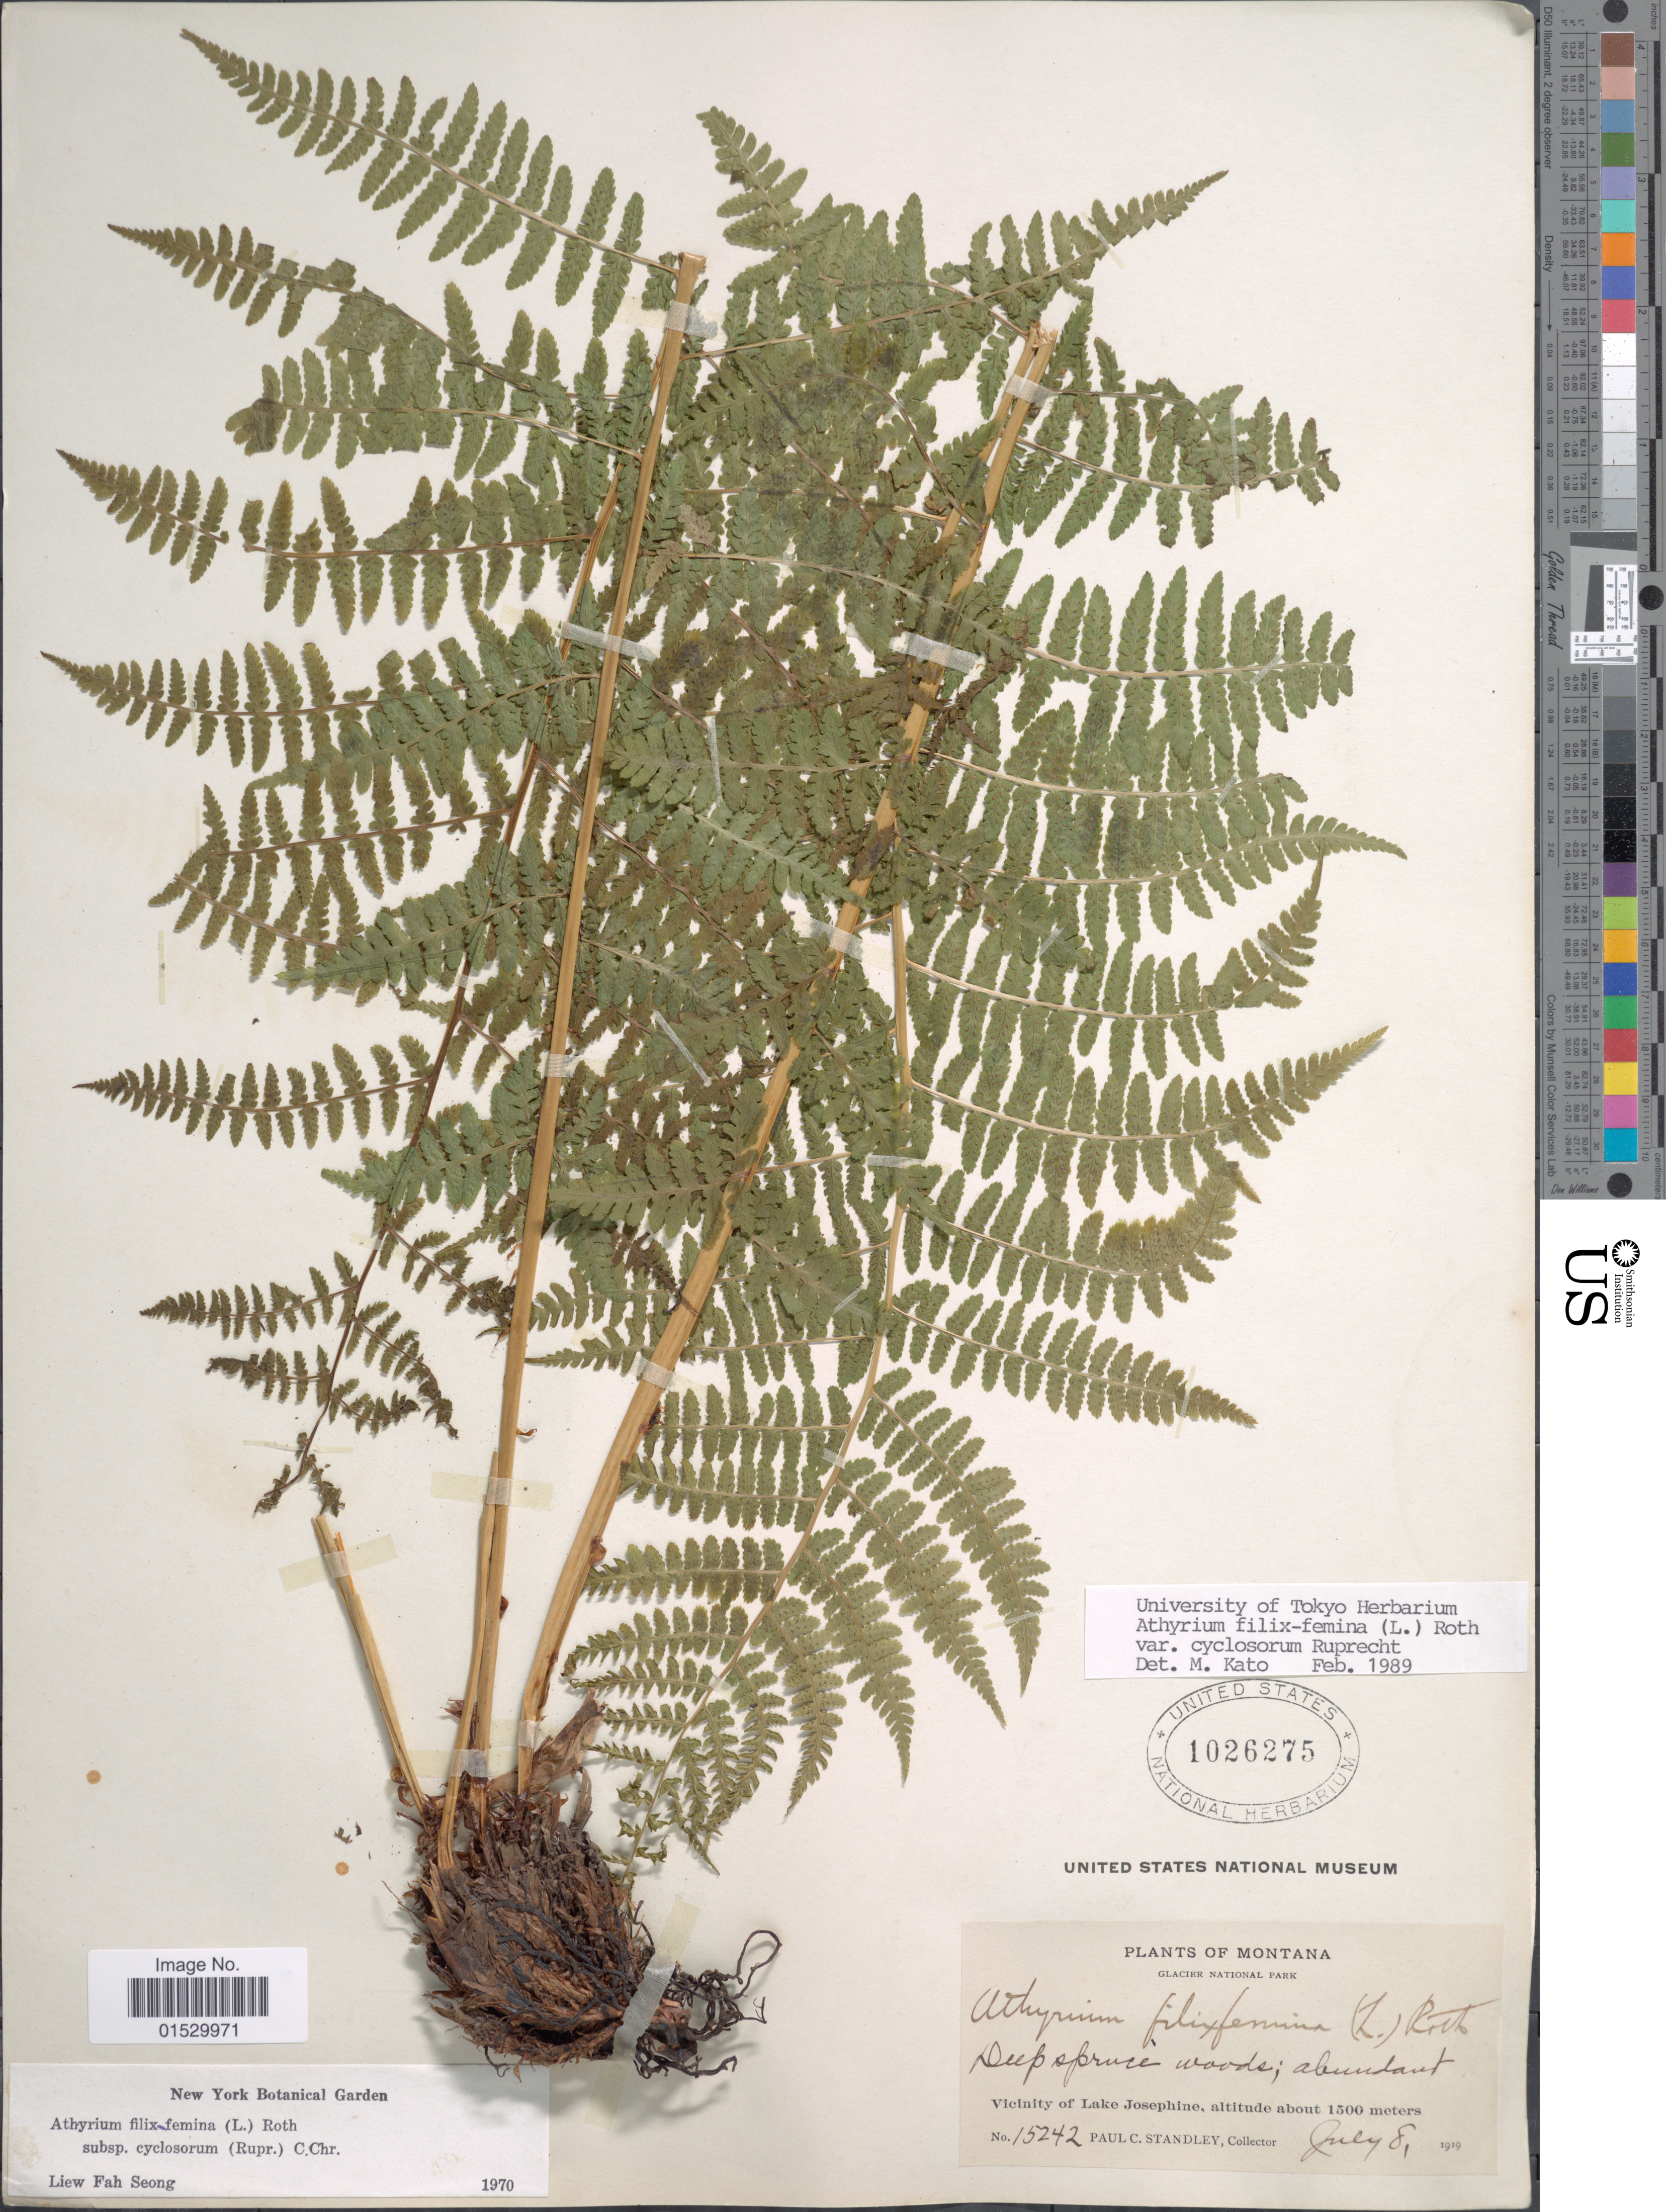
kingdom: Plantae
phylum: Tracheophyta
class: Polypodiopsida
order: Polypodiales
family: Athyriaceae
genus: Athyrium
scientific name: Athyrium filix-femina subsp. cyclosorum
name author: (Rupr.) C. Chr.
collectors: P. C. Standley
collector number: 15242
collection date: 1919-07-08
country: United States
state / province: Montana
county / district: Glacier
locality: Glacier National Park, Vicinity of Lake Josephine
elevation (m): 1500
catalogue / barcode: US 1026275